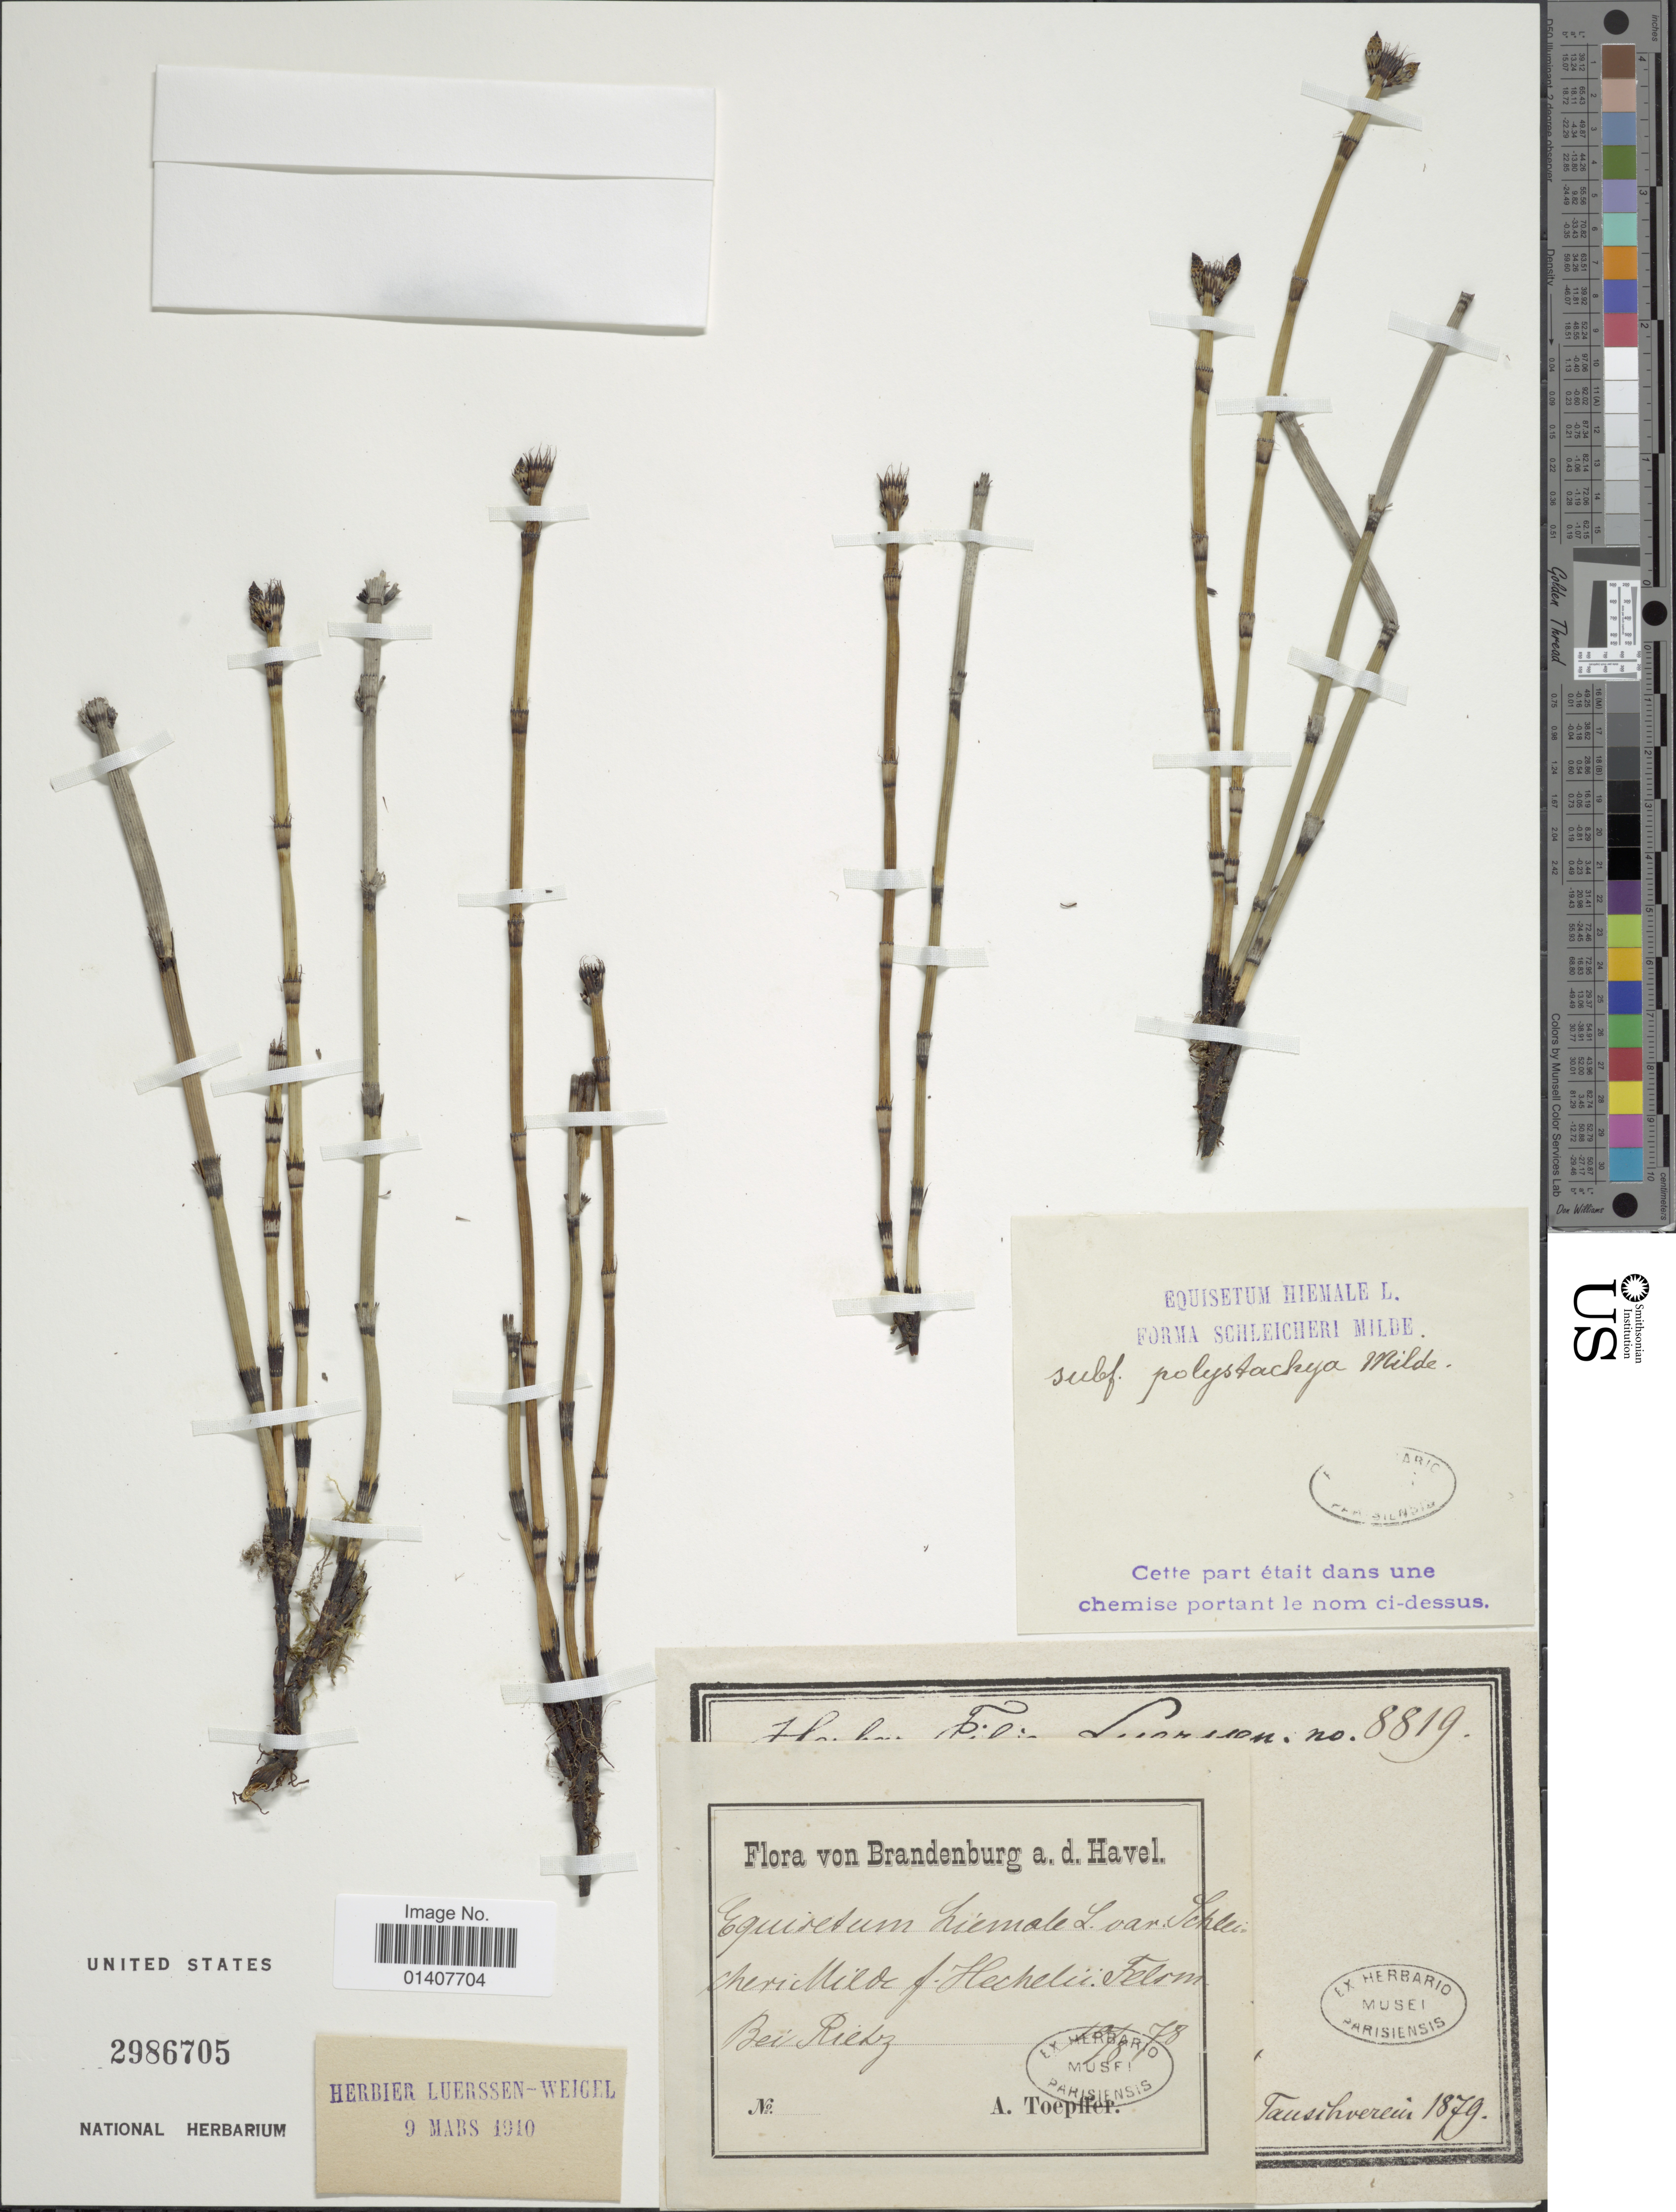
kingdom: Plantae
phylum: Tracheophyta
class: Polypodiopsida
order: Equisetales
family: Equisetaceae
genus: Equisetum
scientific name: Equisetum hyemale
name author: L.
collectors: A. Toepffer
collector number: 8819?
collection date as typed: Transcribed d/m/y: 10/8/78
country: Germany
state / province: Brandenburg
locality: Brandenburg a.d. Havel, Bei Rietz [interpreted]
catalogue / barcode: US 2986705